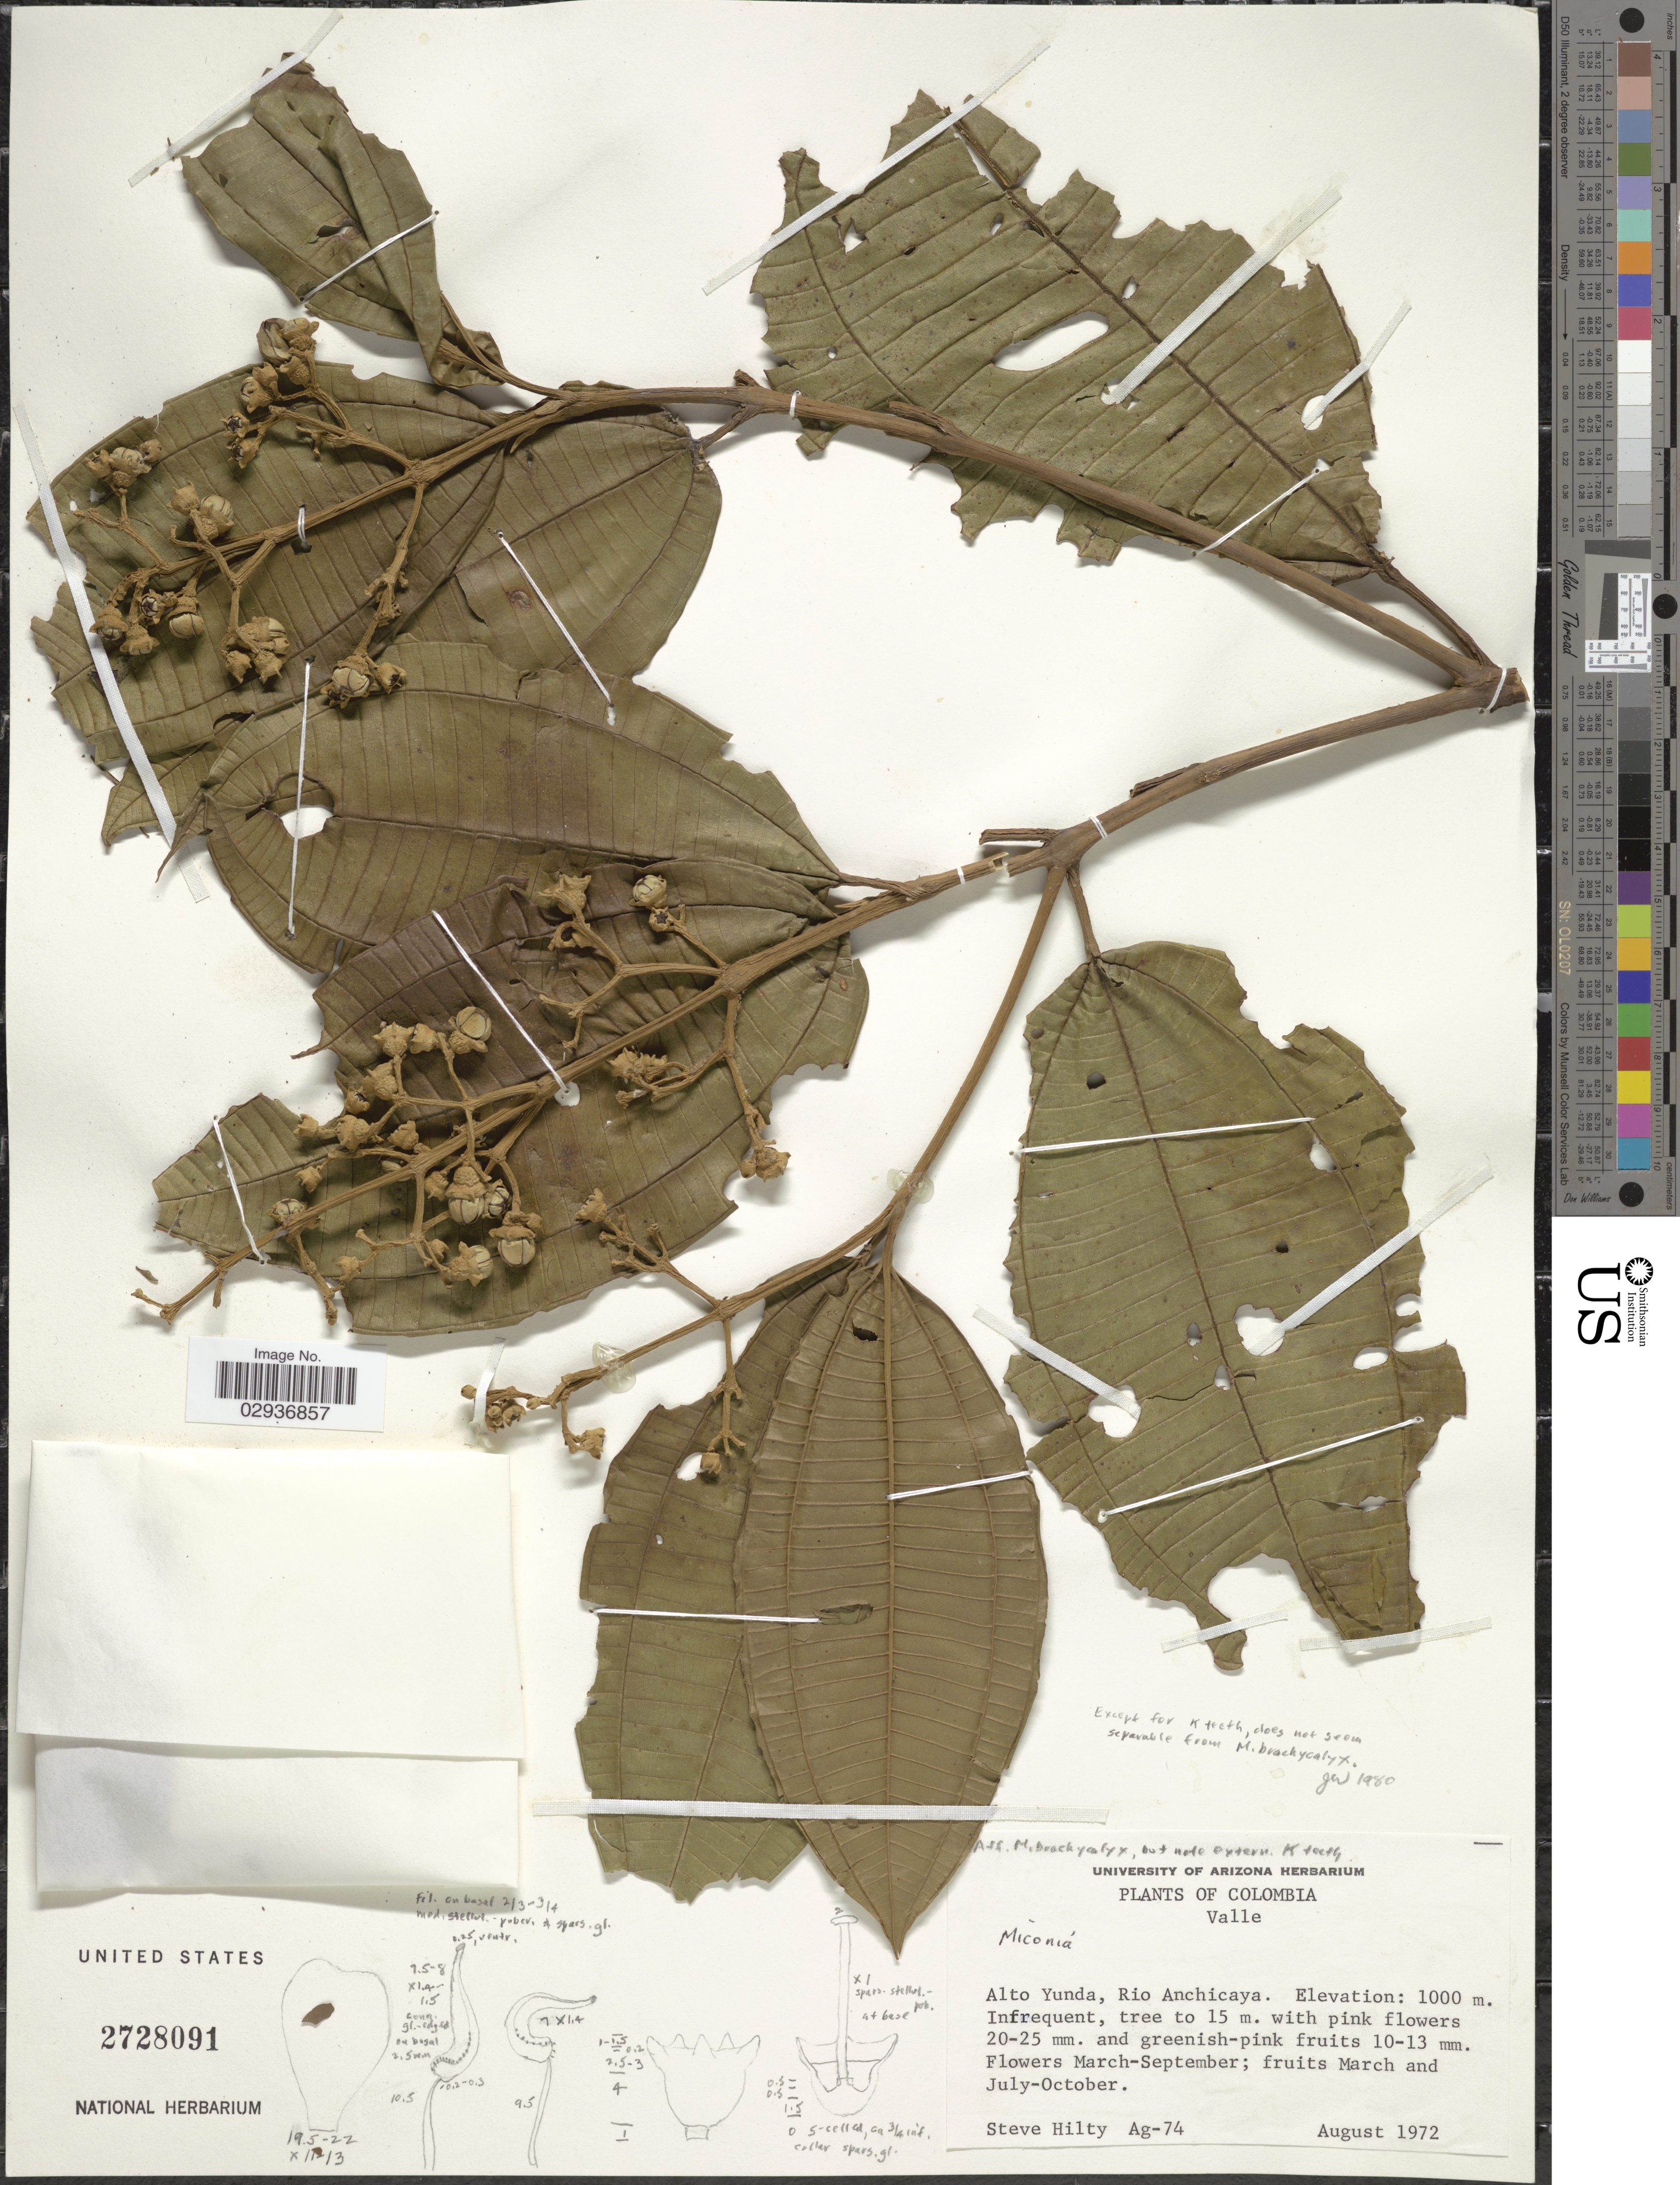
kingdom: Plantae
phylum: Tracheophyta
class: Magnoliopsida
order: Myrtales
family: Melastomataceae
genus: Miconia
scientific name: Miconia brachycalyx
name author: Triana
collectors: S. Hilty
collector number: Ag-74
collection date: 1972-08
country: Colombia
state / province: Valle del Cauca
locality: Valle. Alto Yunda, Rio Anchicaya.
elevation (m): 1000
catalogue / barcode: US 2728091